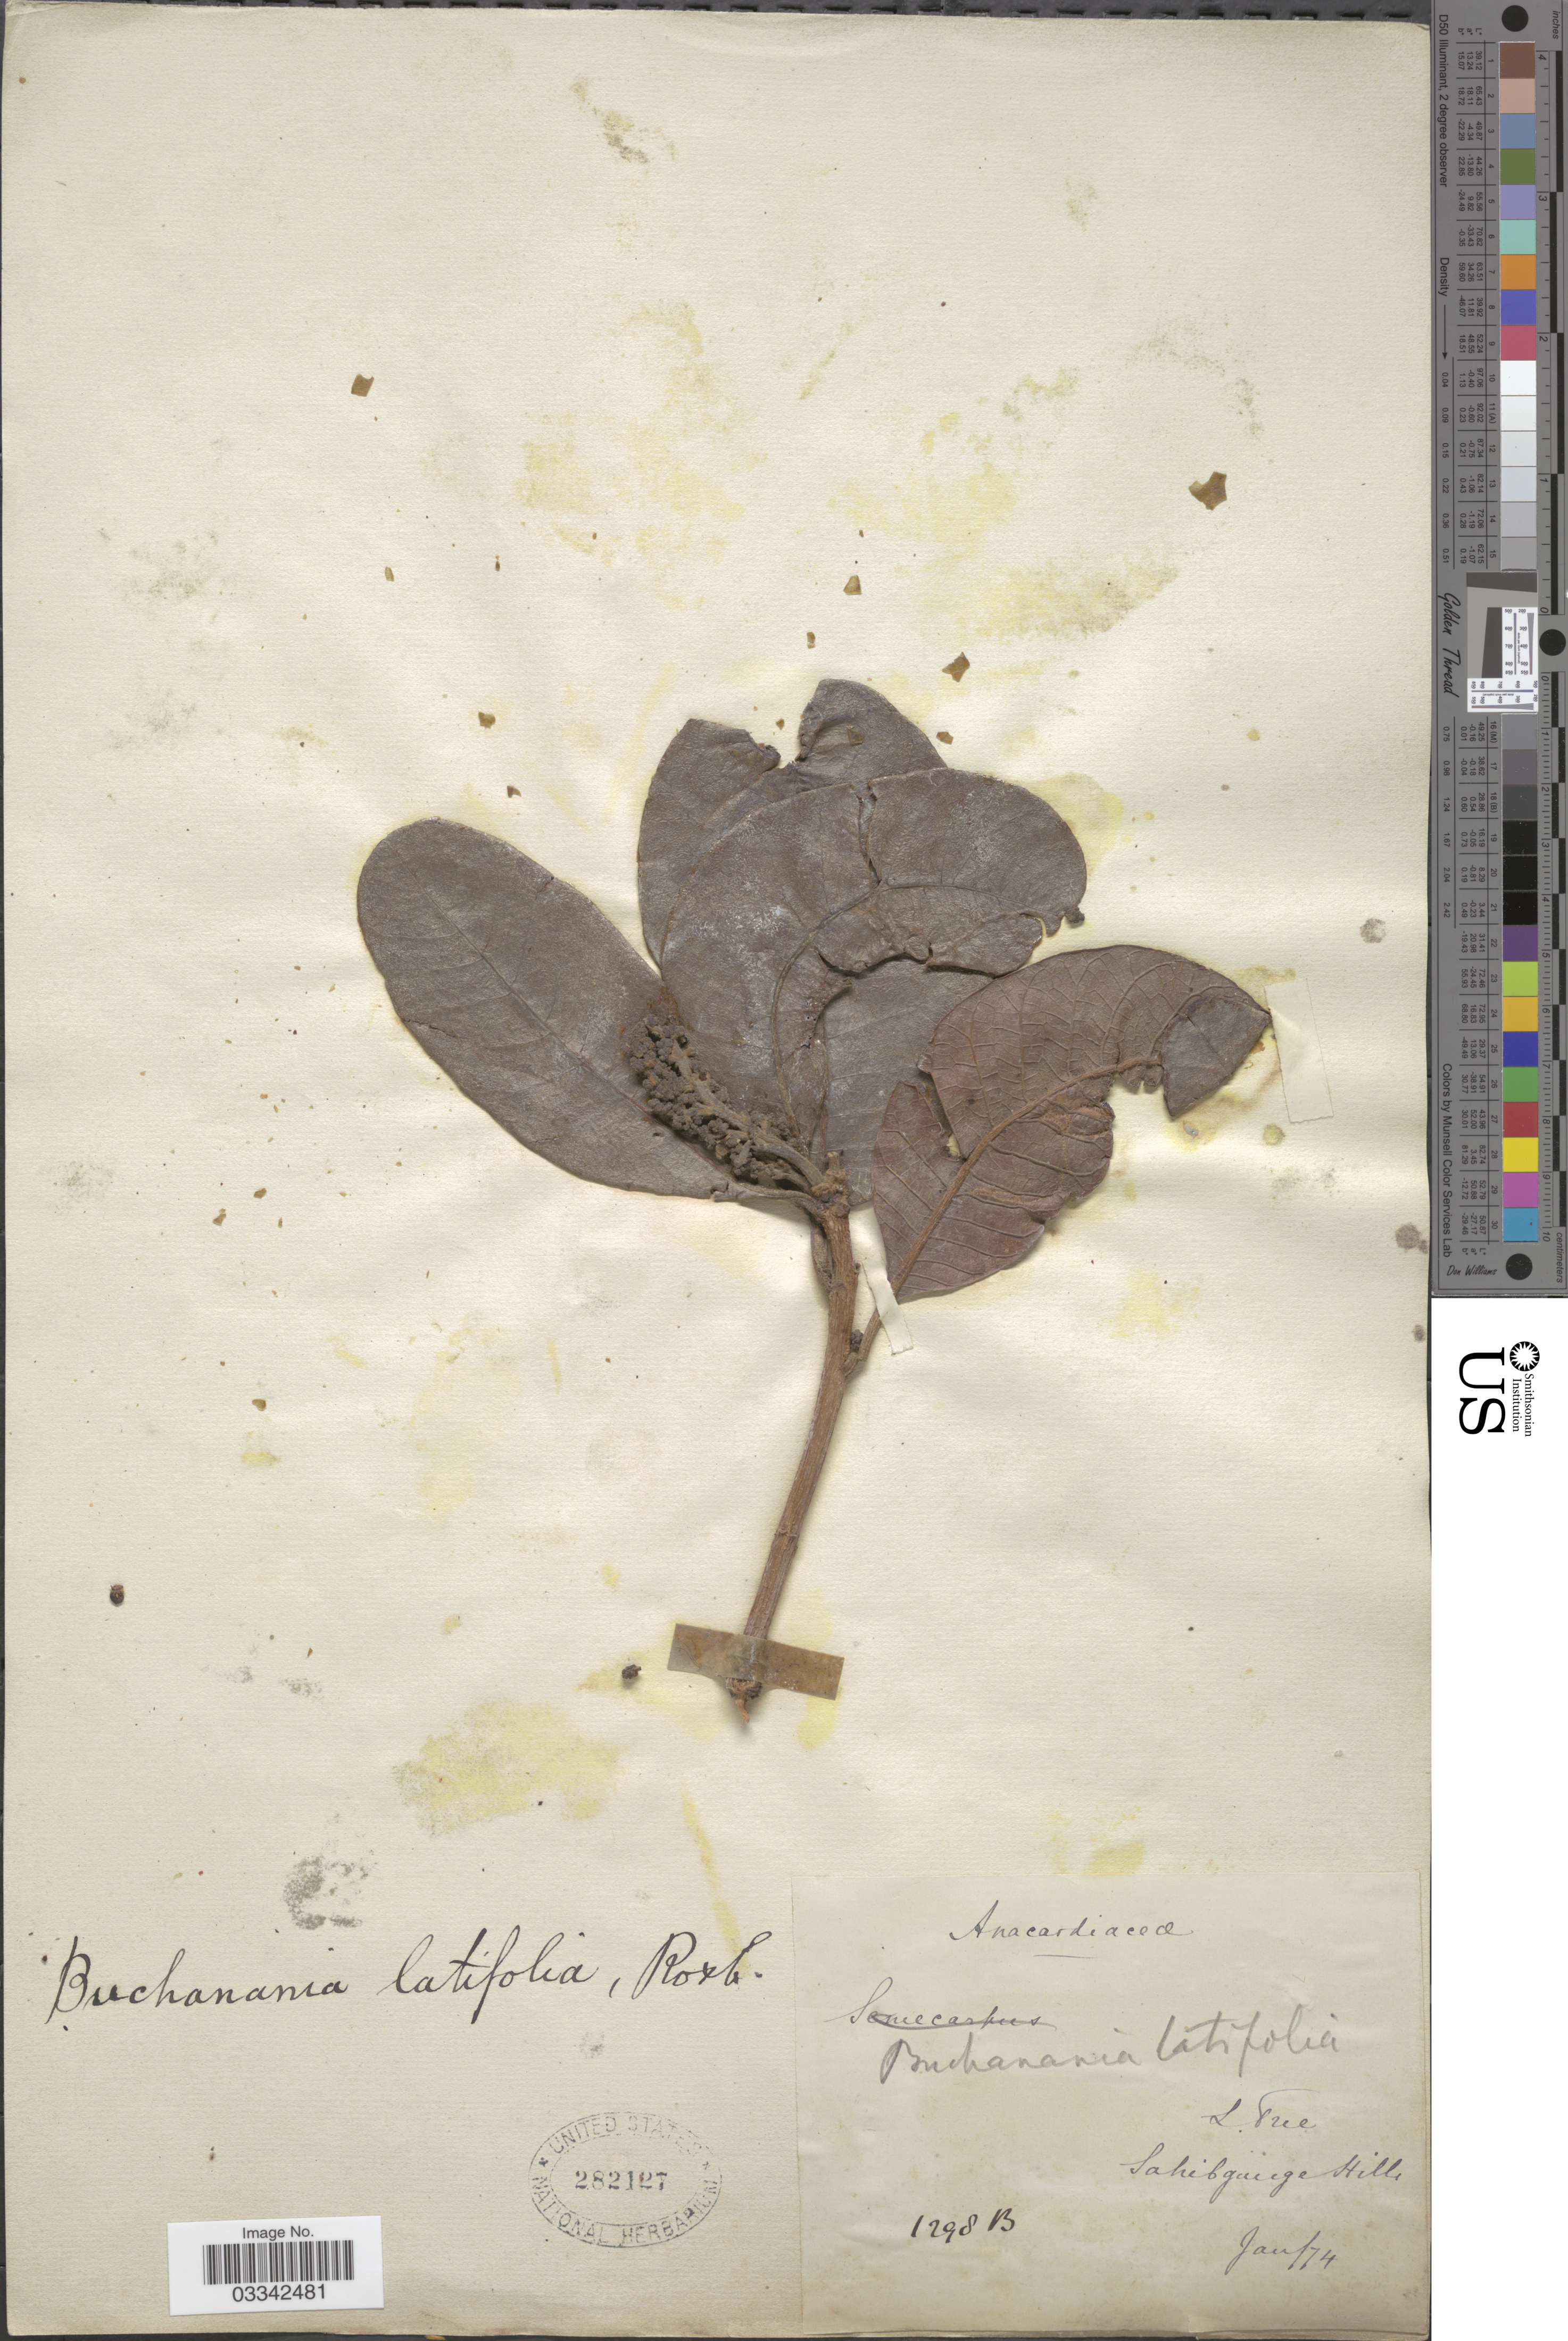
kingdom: Plantae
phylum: Tracheophyta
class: Magnoliopsida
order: Sapindales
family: Anacardiaceae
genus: Buchanania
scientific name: Buchanania latifolia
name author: Roxb.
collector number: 1298B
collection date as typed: Transcribed d/m/y: /1/74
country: India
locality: Sahibgange Hills.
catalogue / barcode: US 282127